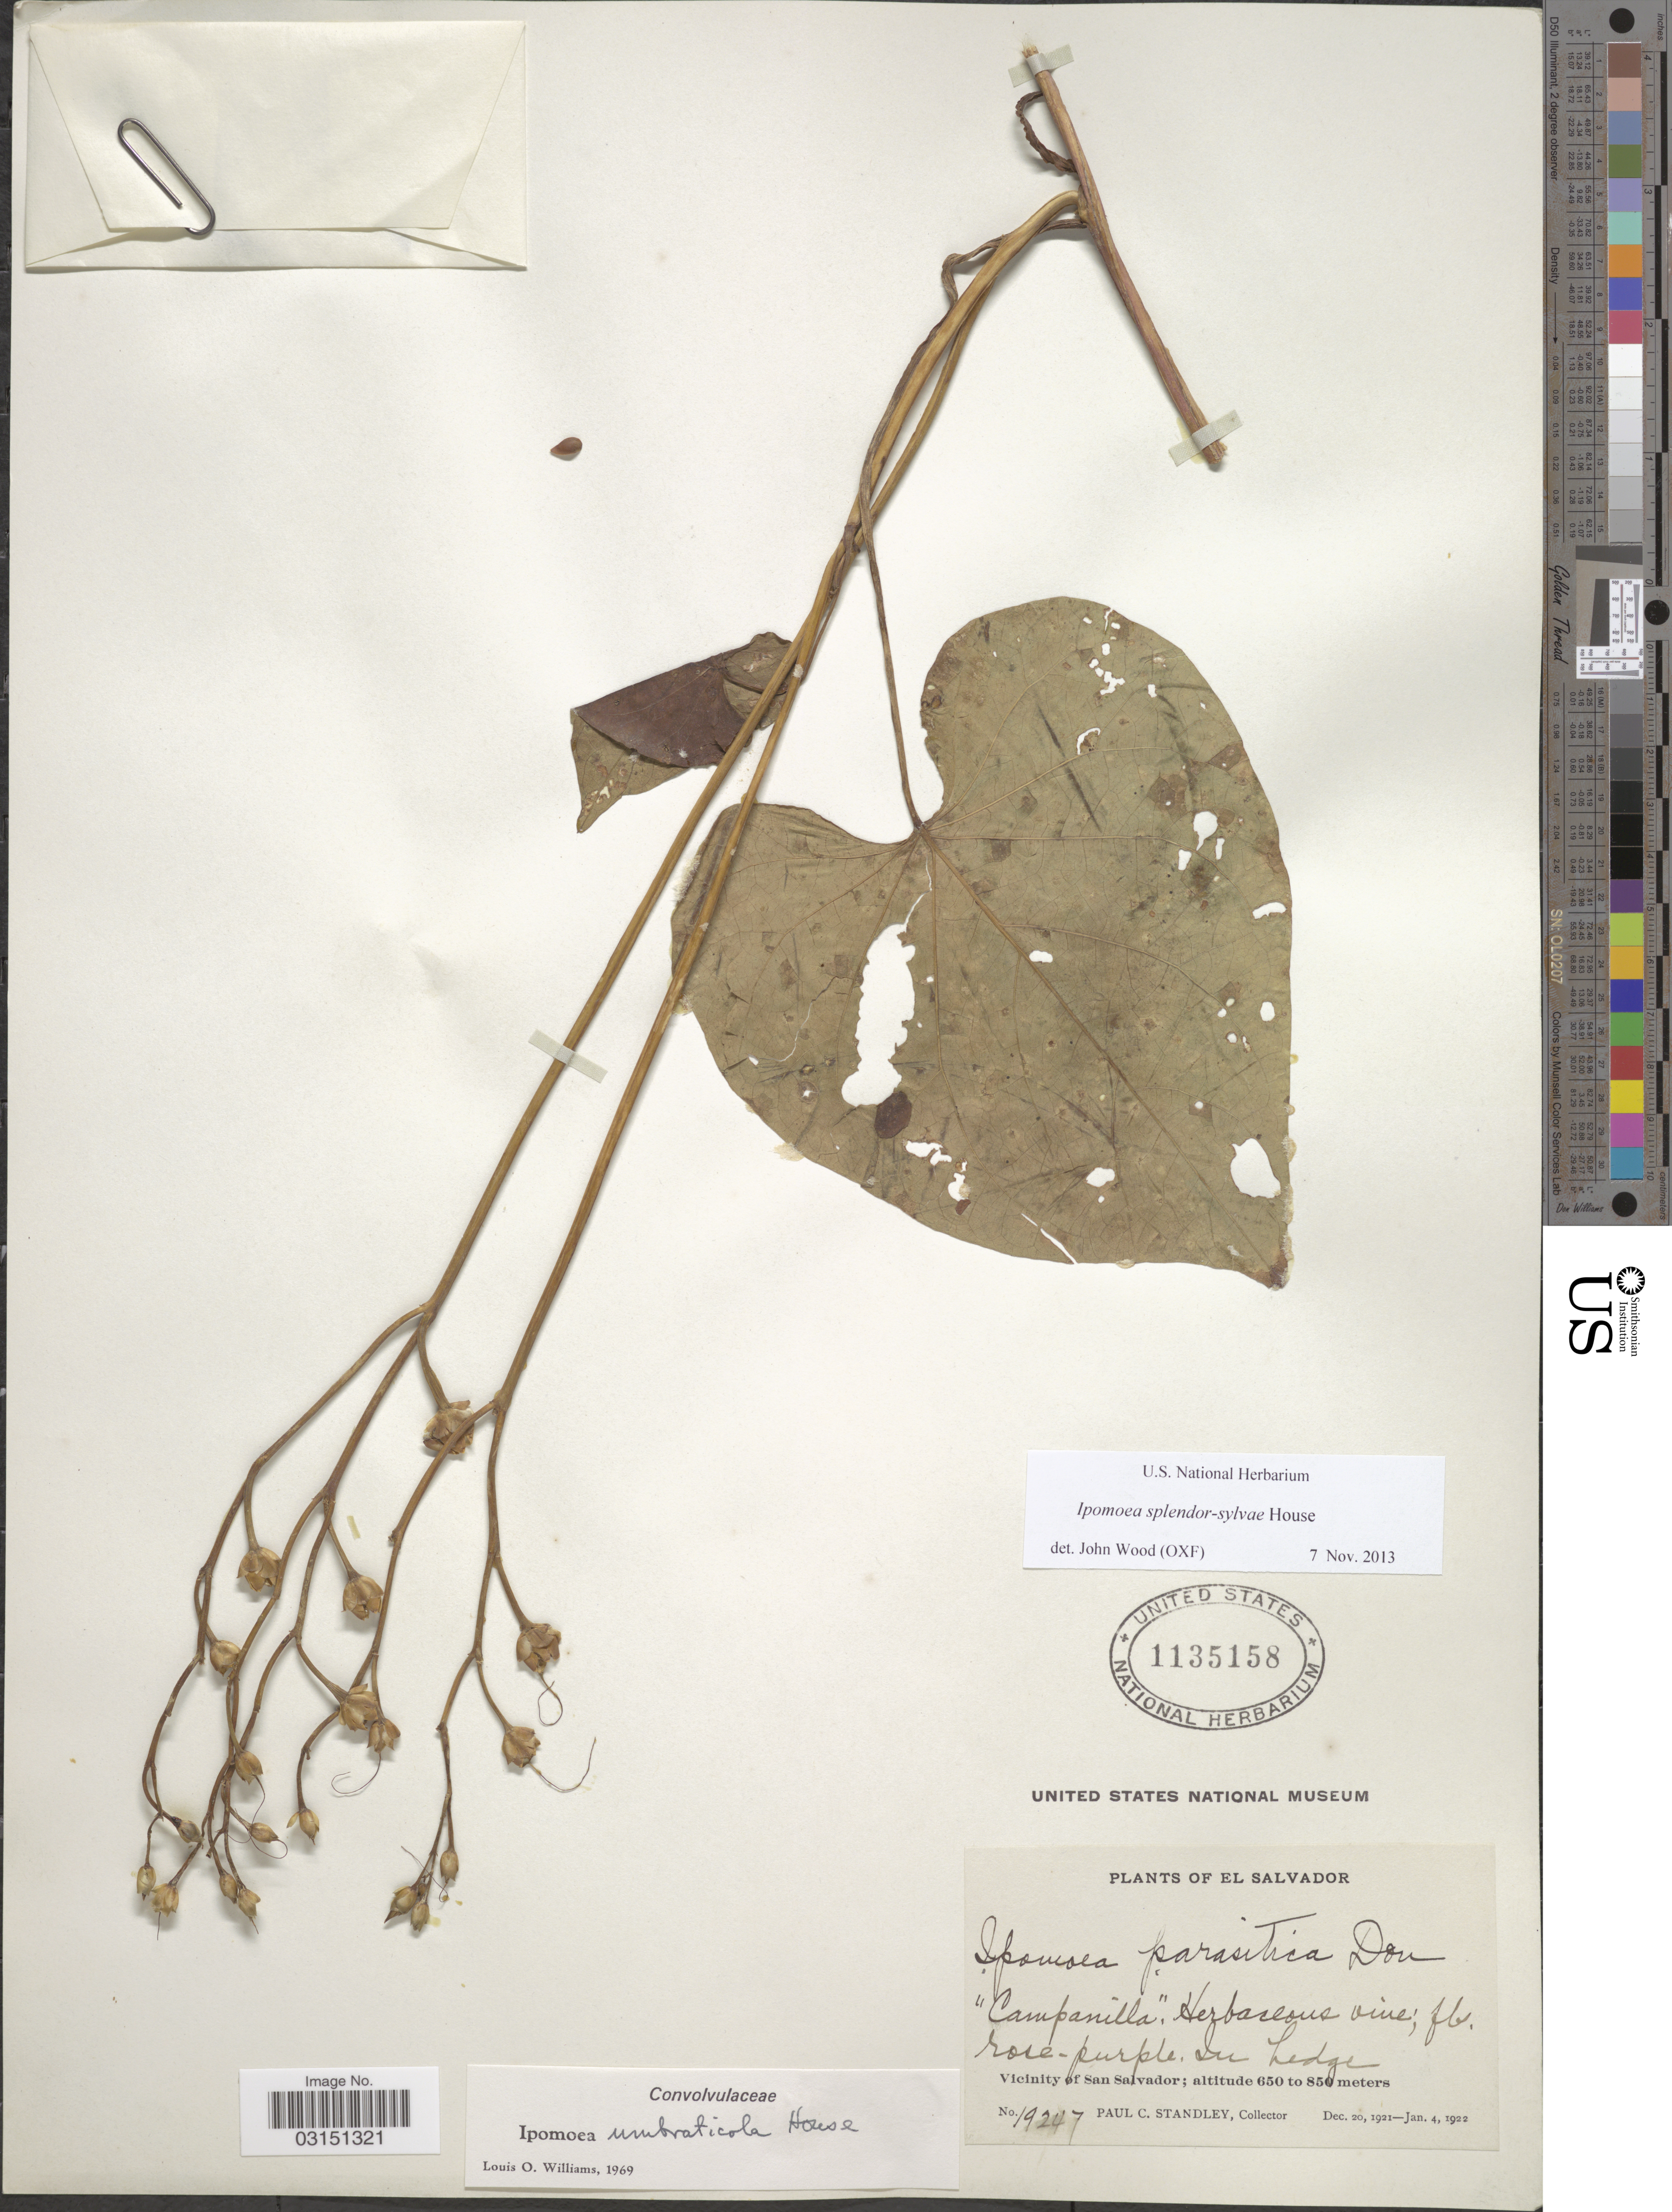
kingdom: Plantae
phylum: Tracheophyta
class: Magnoliopsida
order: Solanales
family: Convolvulaceae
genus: Ipomoea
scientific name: Ipomoea splendor-sylvae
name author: House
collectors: P. C. Standley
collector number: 19247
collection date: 1921-12-20/1922-01-04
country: El Salvador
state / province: San Salvador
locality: Vicinity of San Salvador.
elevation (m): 650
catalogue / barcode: US 1135158